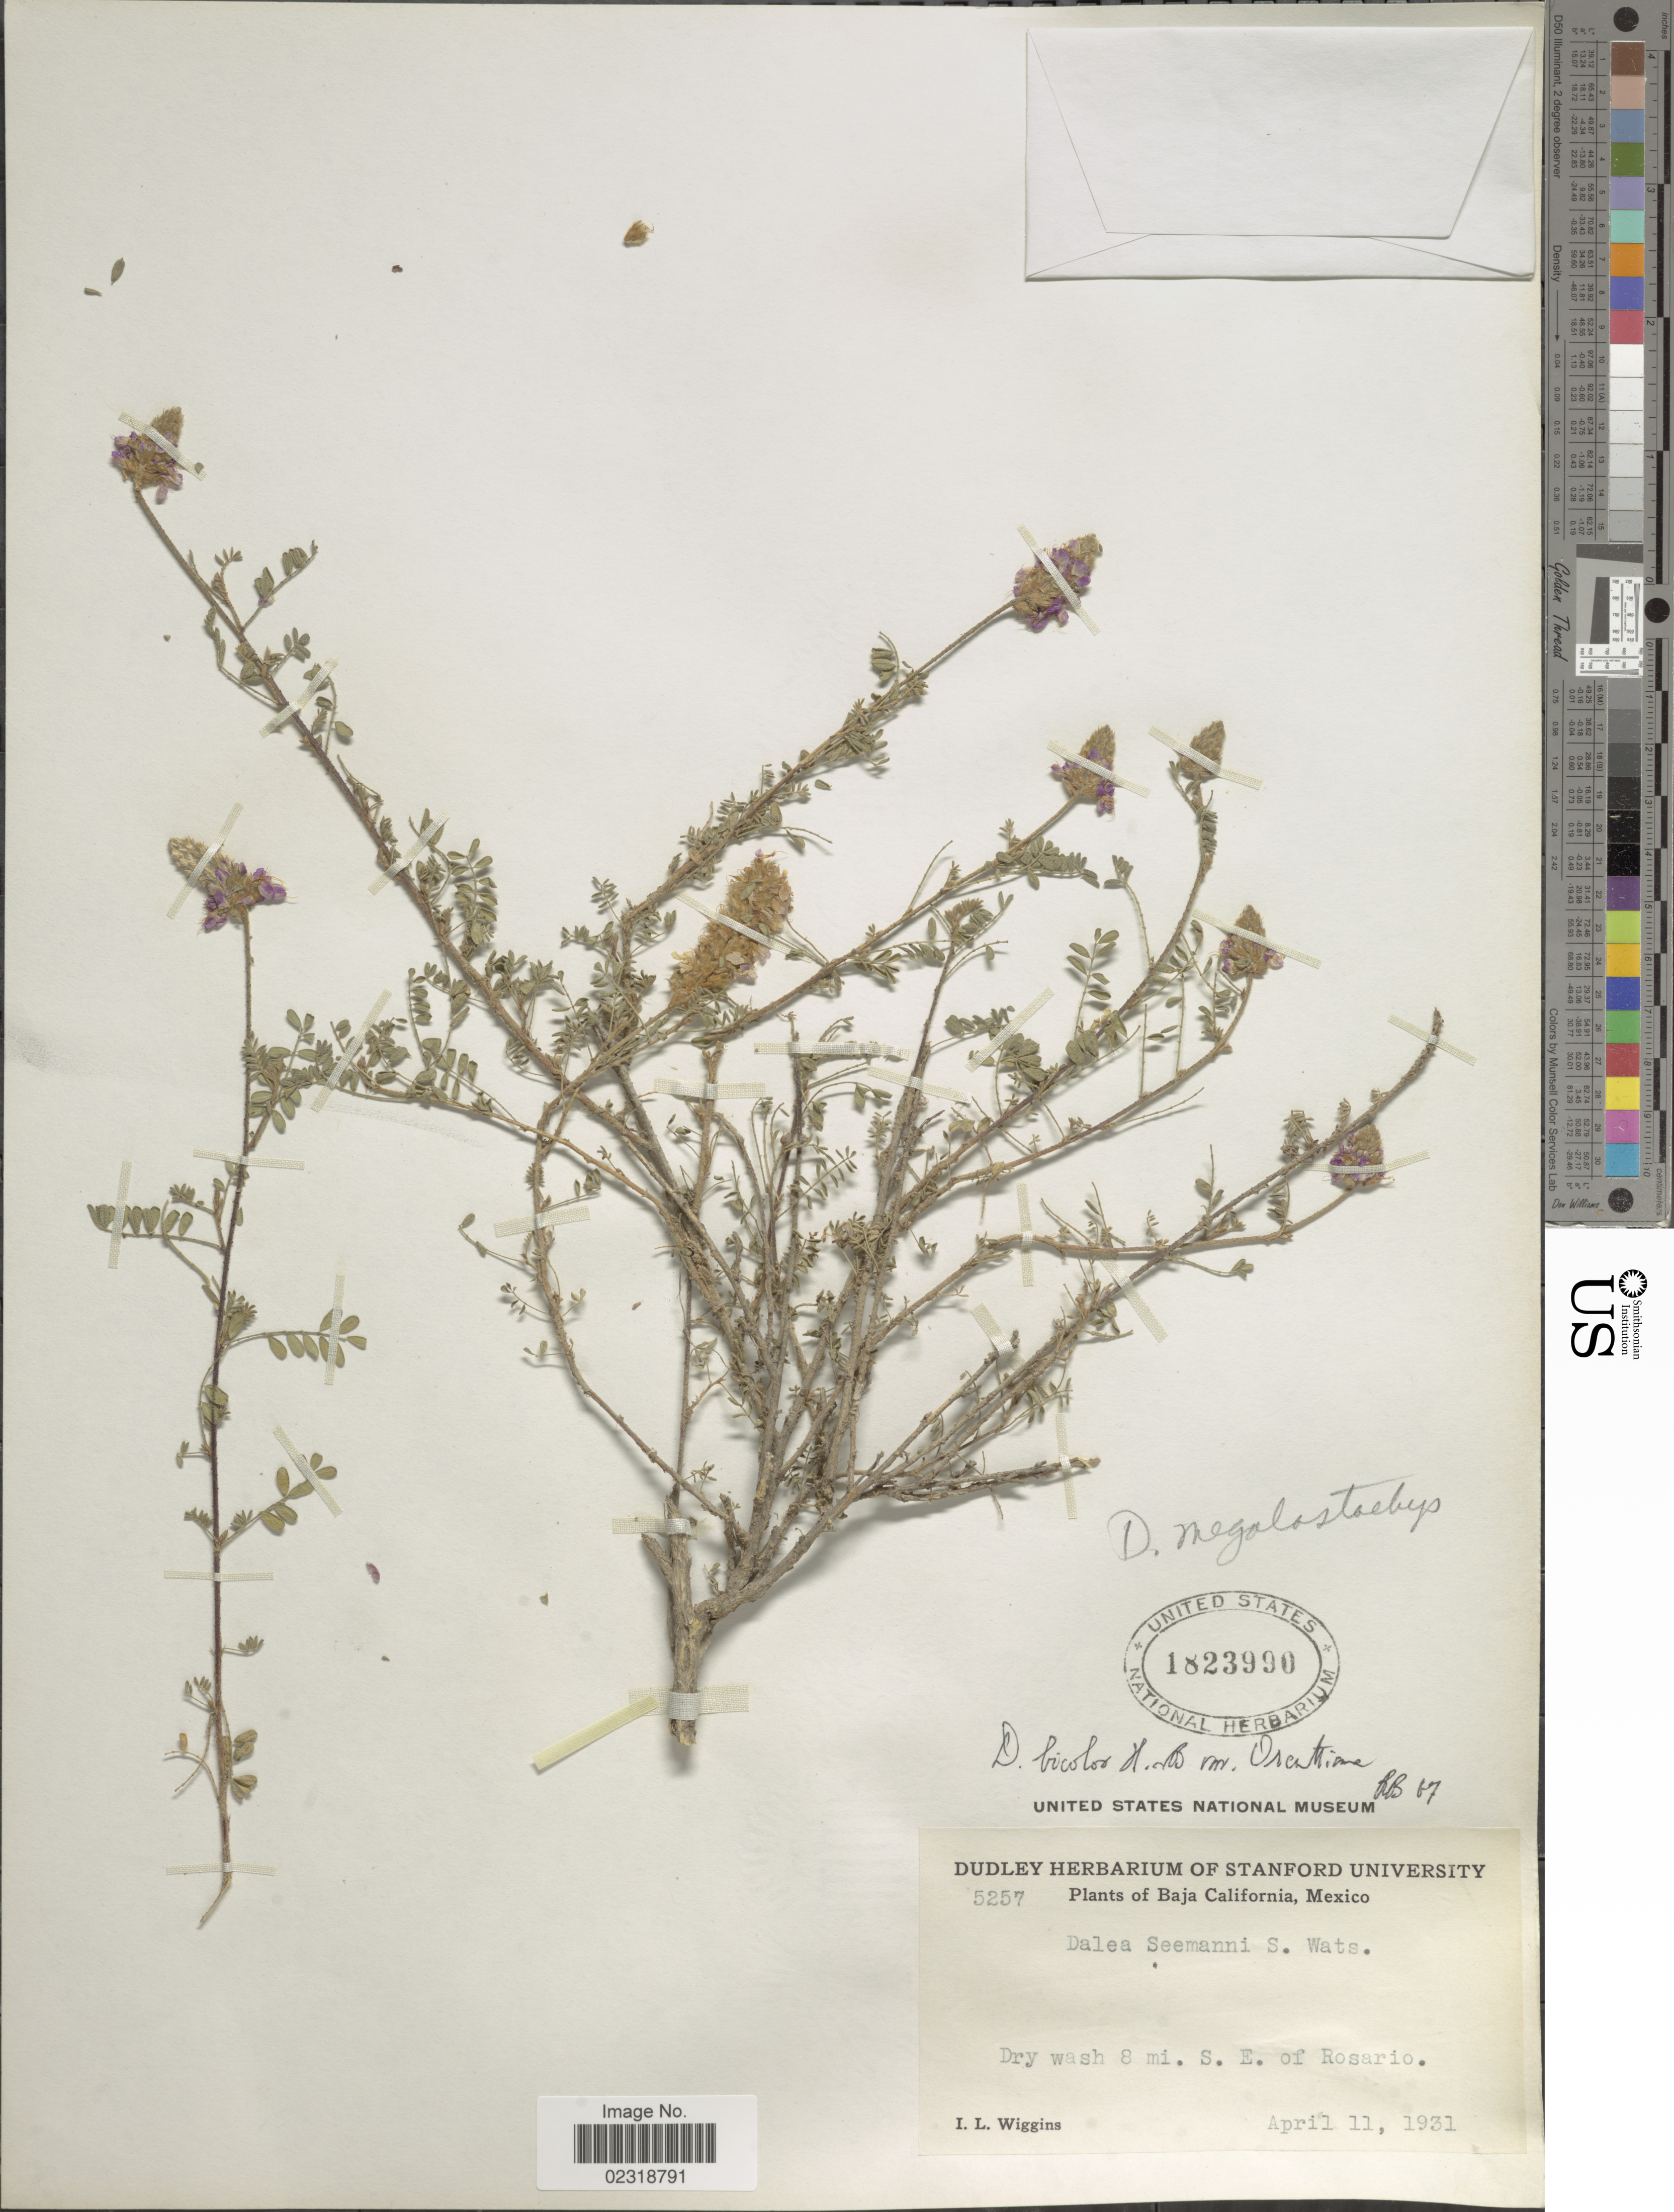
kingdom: Plantae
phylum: Tracheophyta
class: Magnoliopsida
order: Fabales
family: Fabaceae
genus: Dalea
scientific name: Dalea bicolor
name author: Humb. & Bonpl. ex Willd.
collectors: I. L. Wiggins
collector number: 5257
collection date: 1931-04-11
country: Mexico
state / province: Baja California Norte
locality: Dry wash 8 mi. S.E. of Rosario.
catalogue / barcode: US 1823990